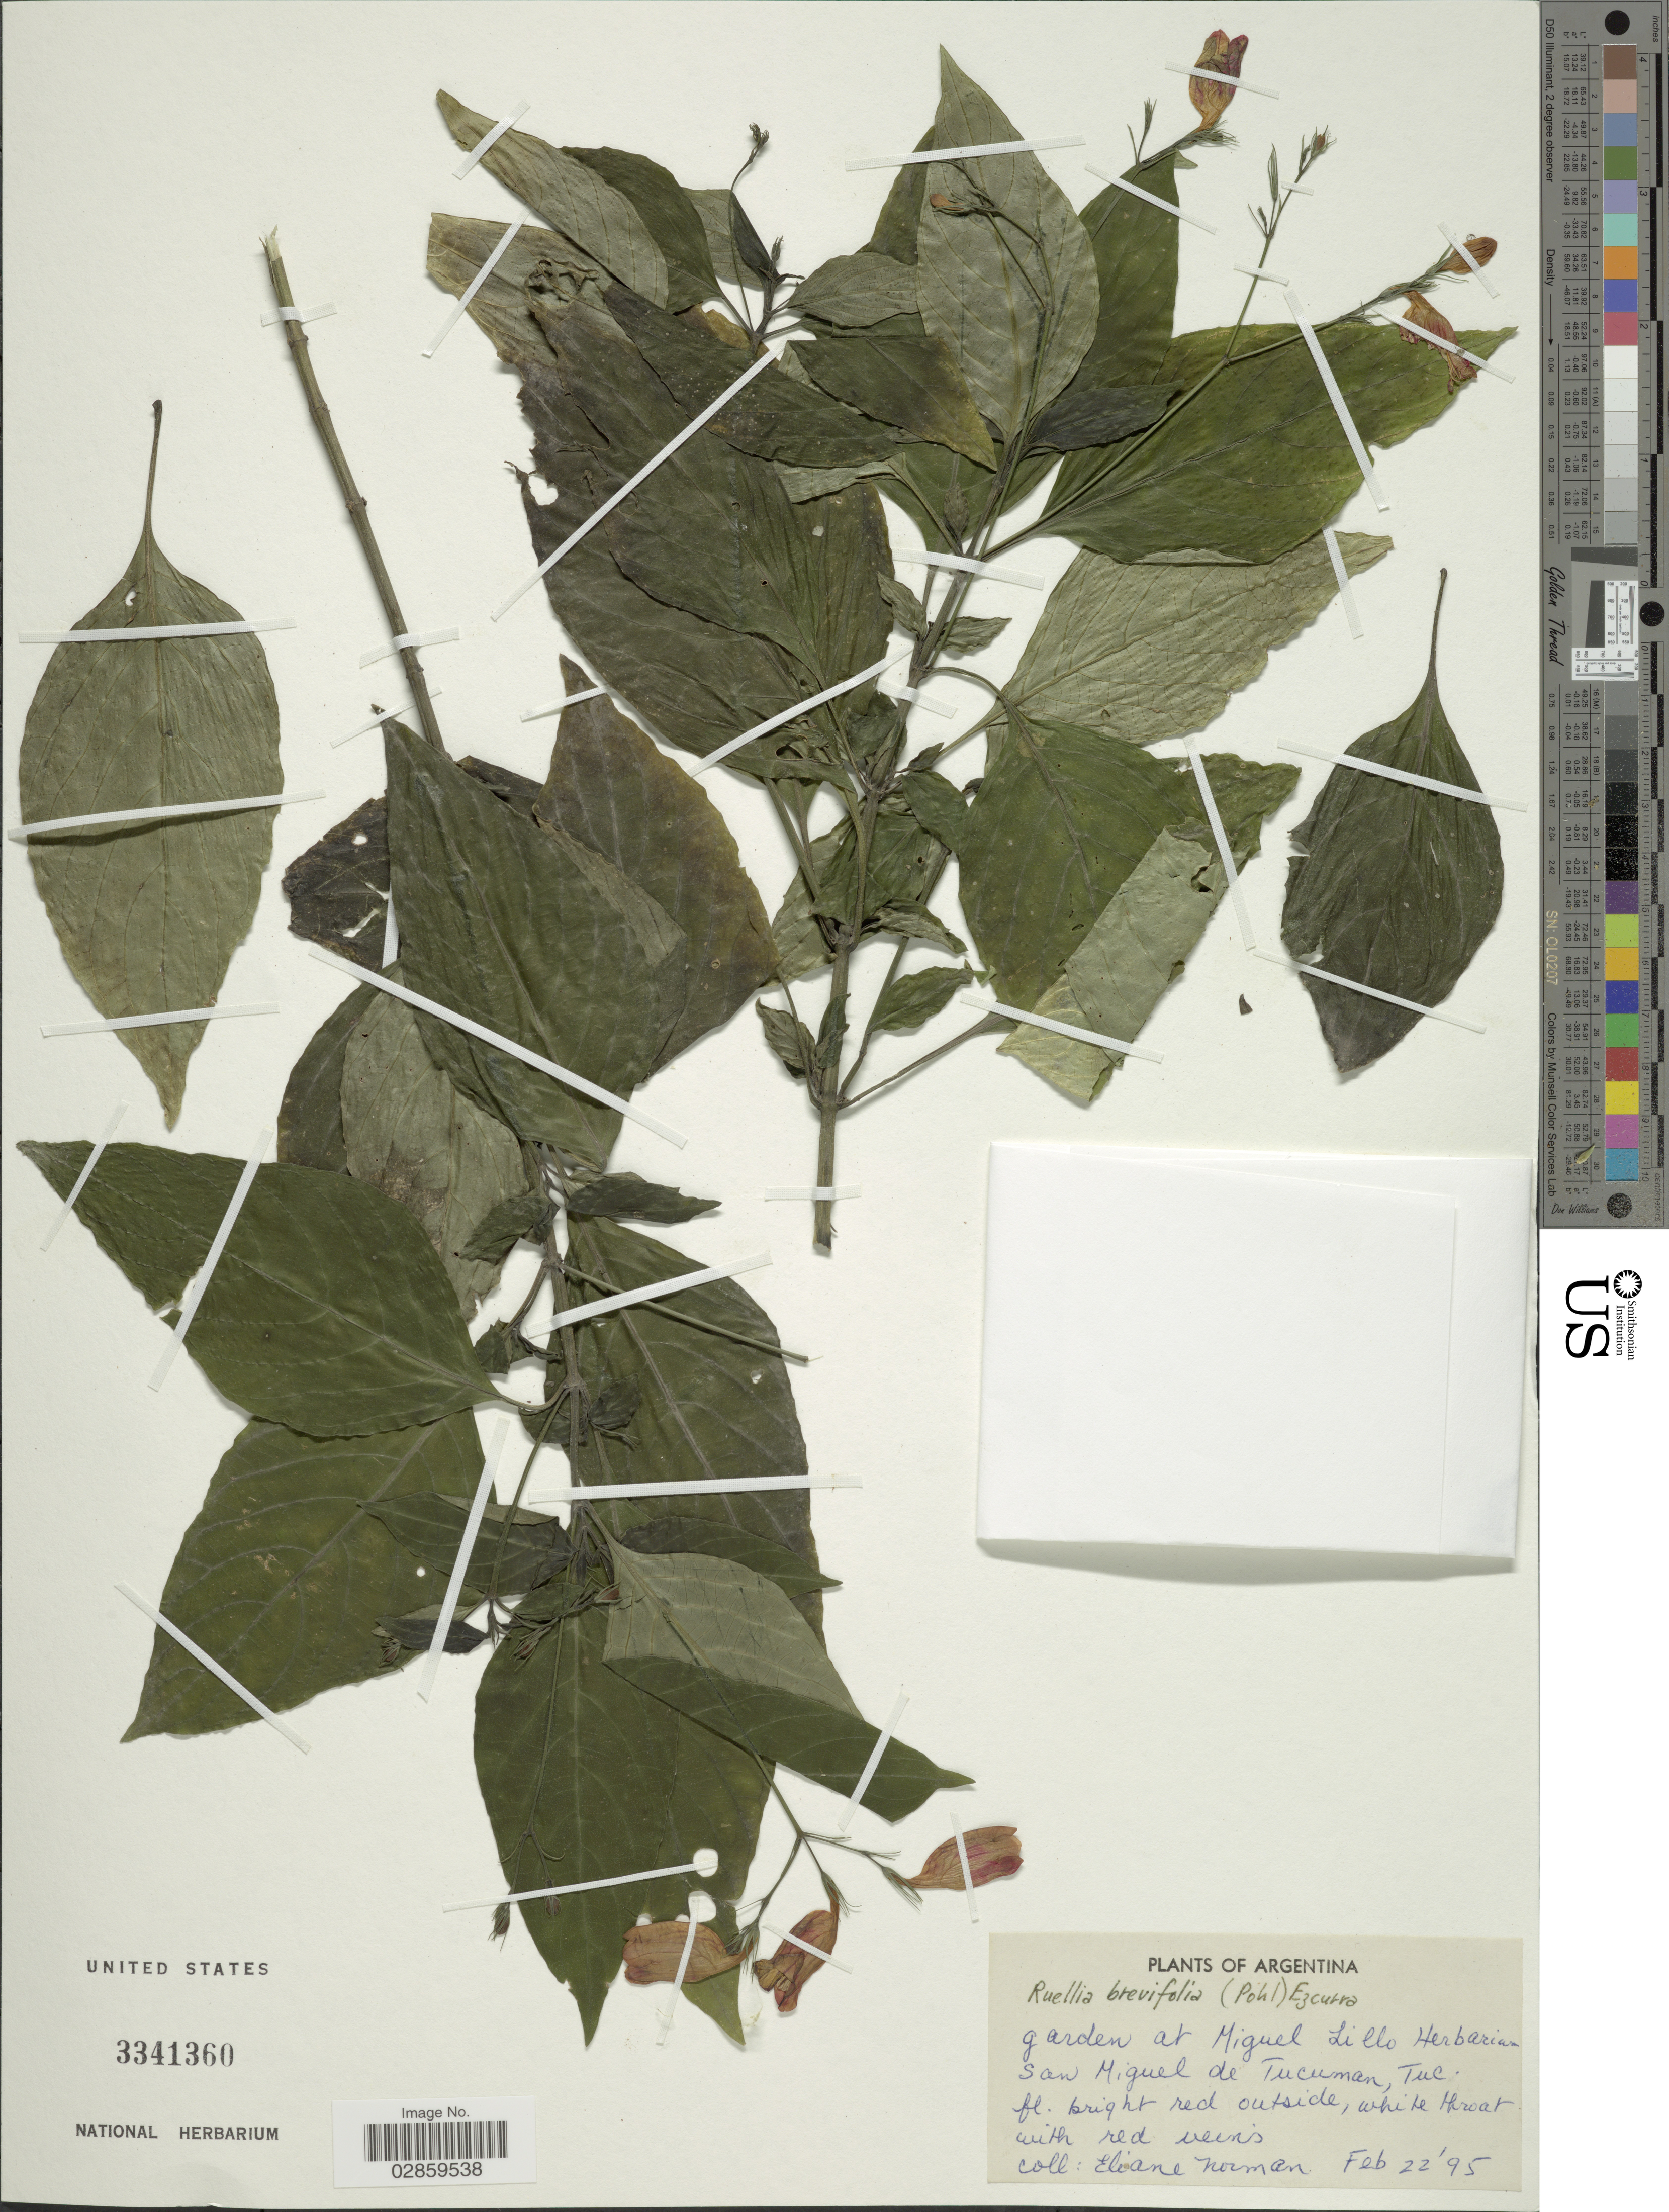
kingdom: Plantae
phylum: Tracheophyta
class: Magnoliopsida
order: Lamiales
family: Acanthaceae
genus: Ruellia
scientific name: Ruellia brevifolia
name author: (Pohl) C. Ezcurra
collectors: E. Norman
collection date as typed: Transcribed d/m/y: 22/2/95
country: Argentina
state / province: Tucuman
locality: Garden at Miguel Lillo Herbarium. San Miguel de Tucuman, Tuc.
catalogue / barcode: US 3341360